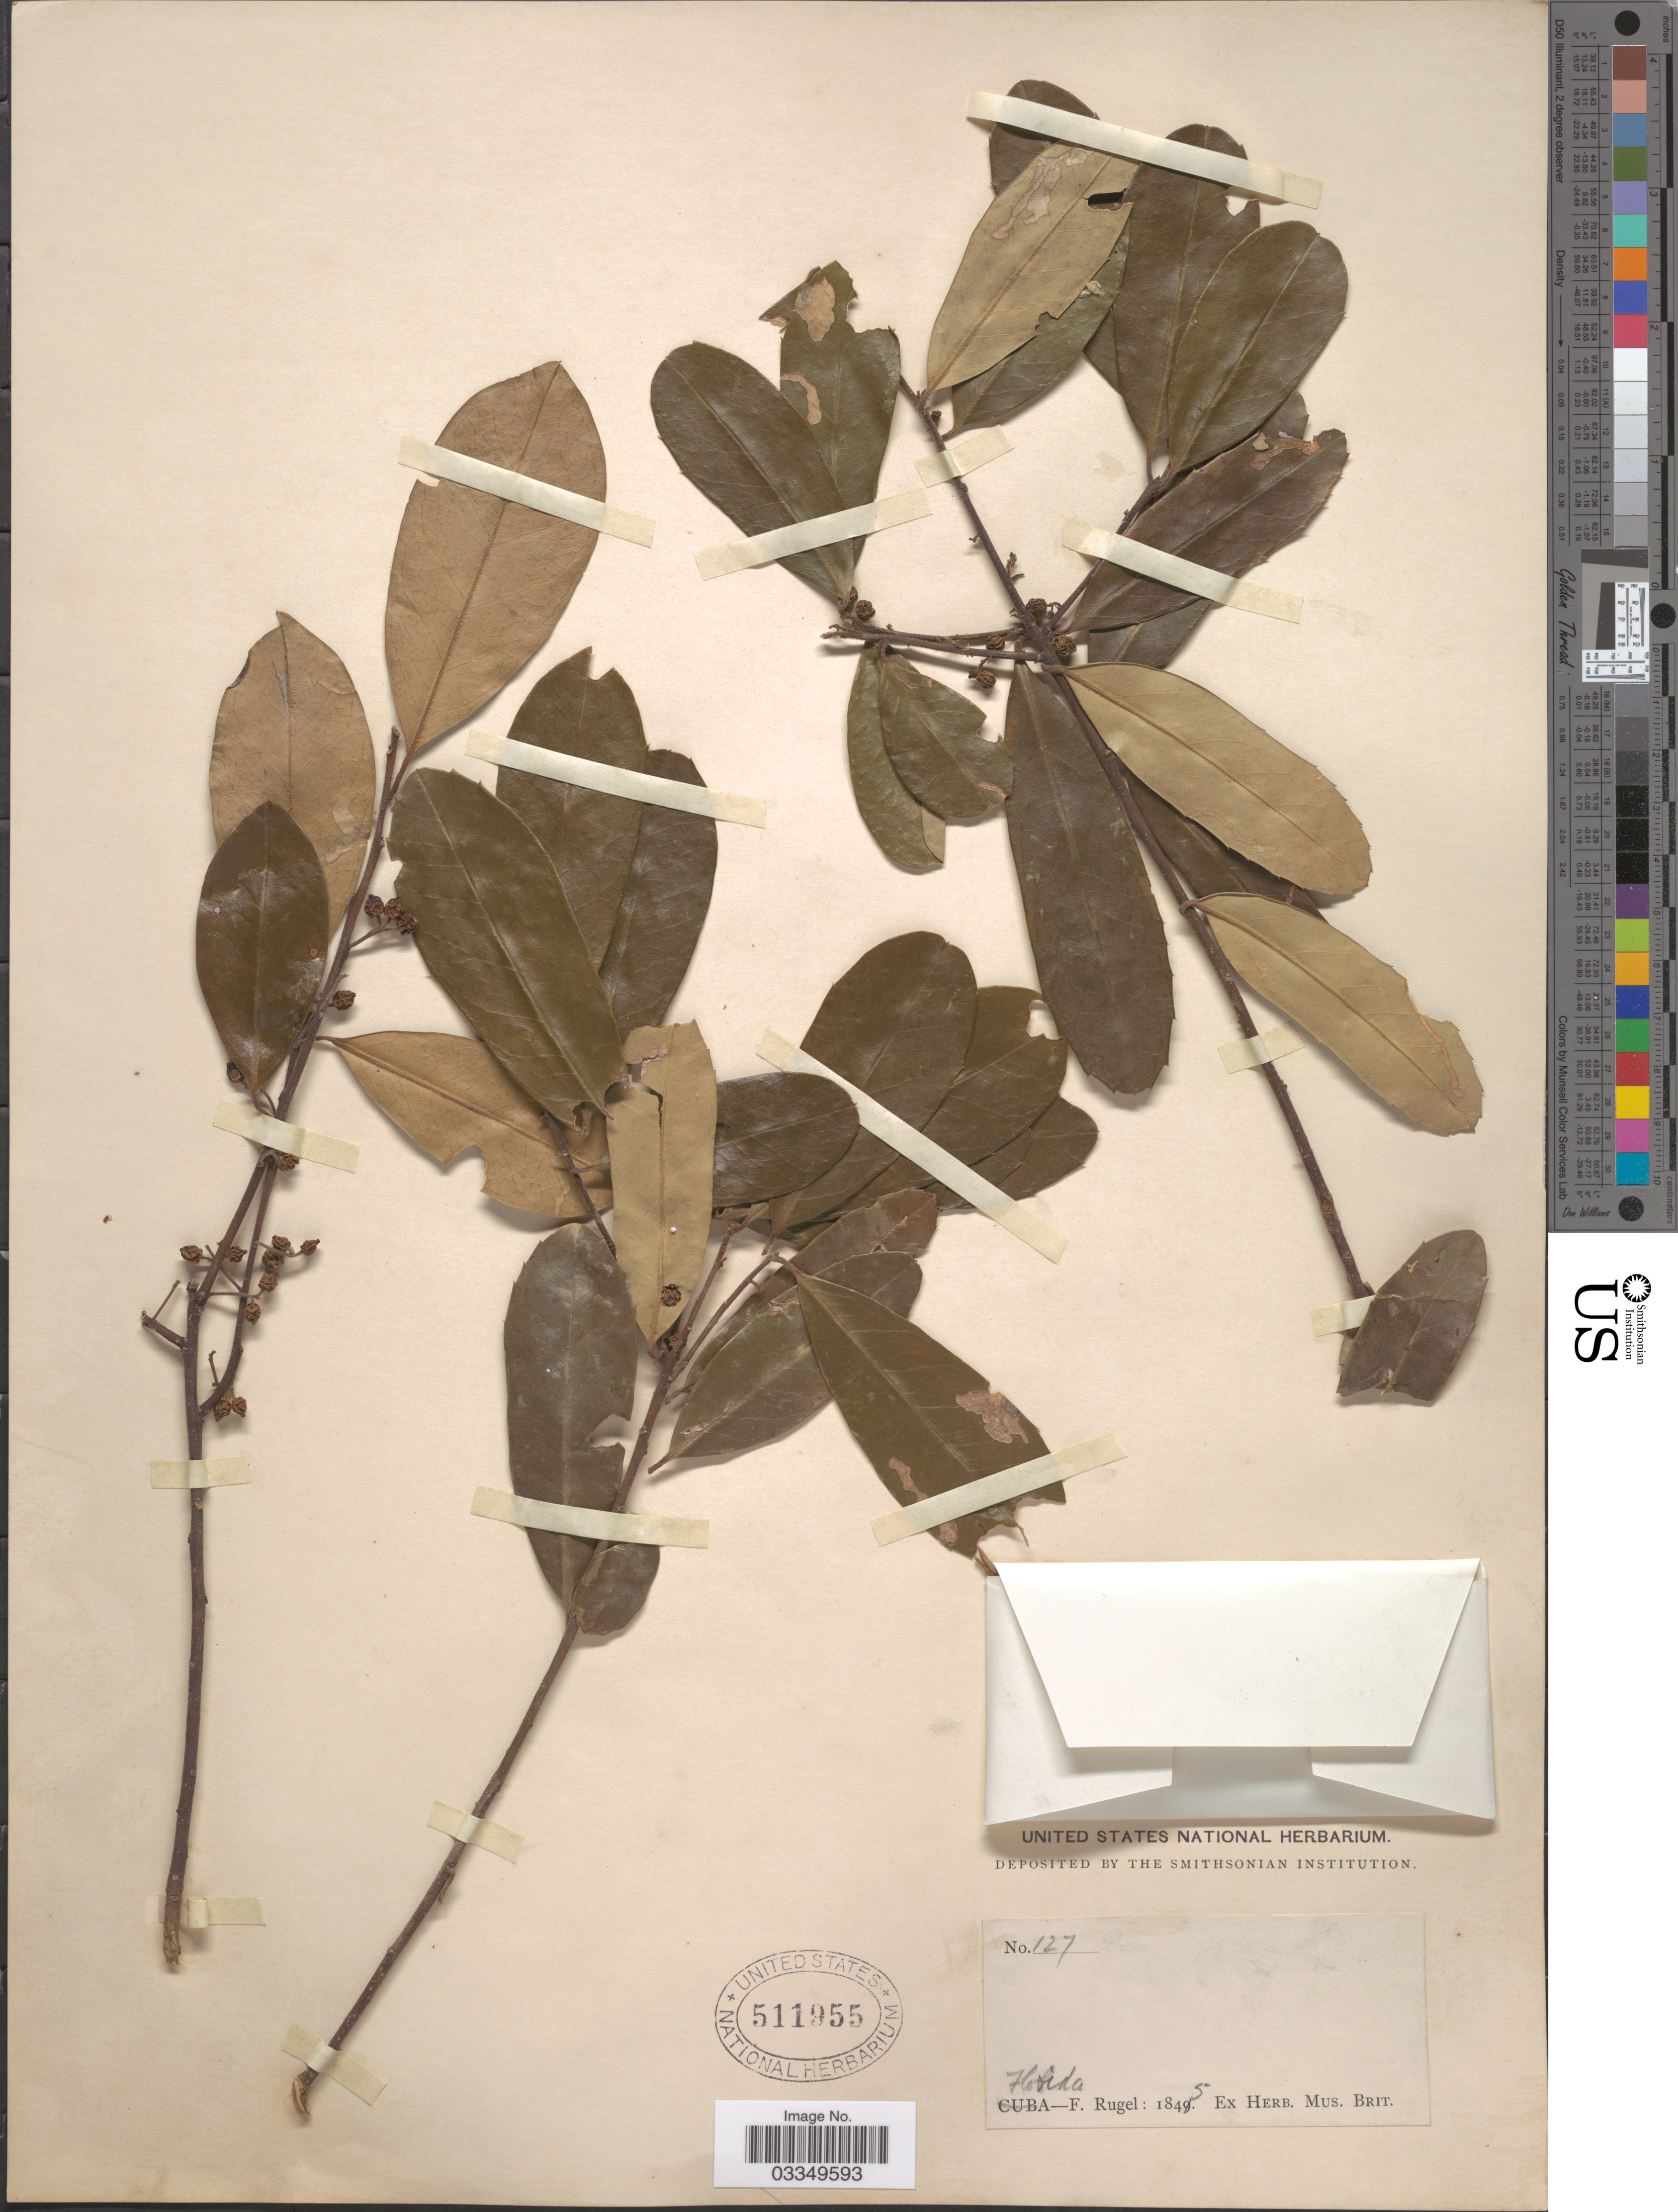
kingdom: Plantae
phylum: Tracheophyta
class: Magnoliopsida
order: Aquifoliales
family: Aquifoliaceae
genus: Ilex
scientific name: Ilex cassine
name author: L.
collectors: F. Rugel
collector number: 127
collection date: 1845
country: United States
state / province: Florida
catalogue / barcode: US 511955